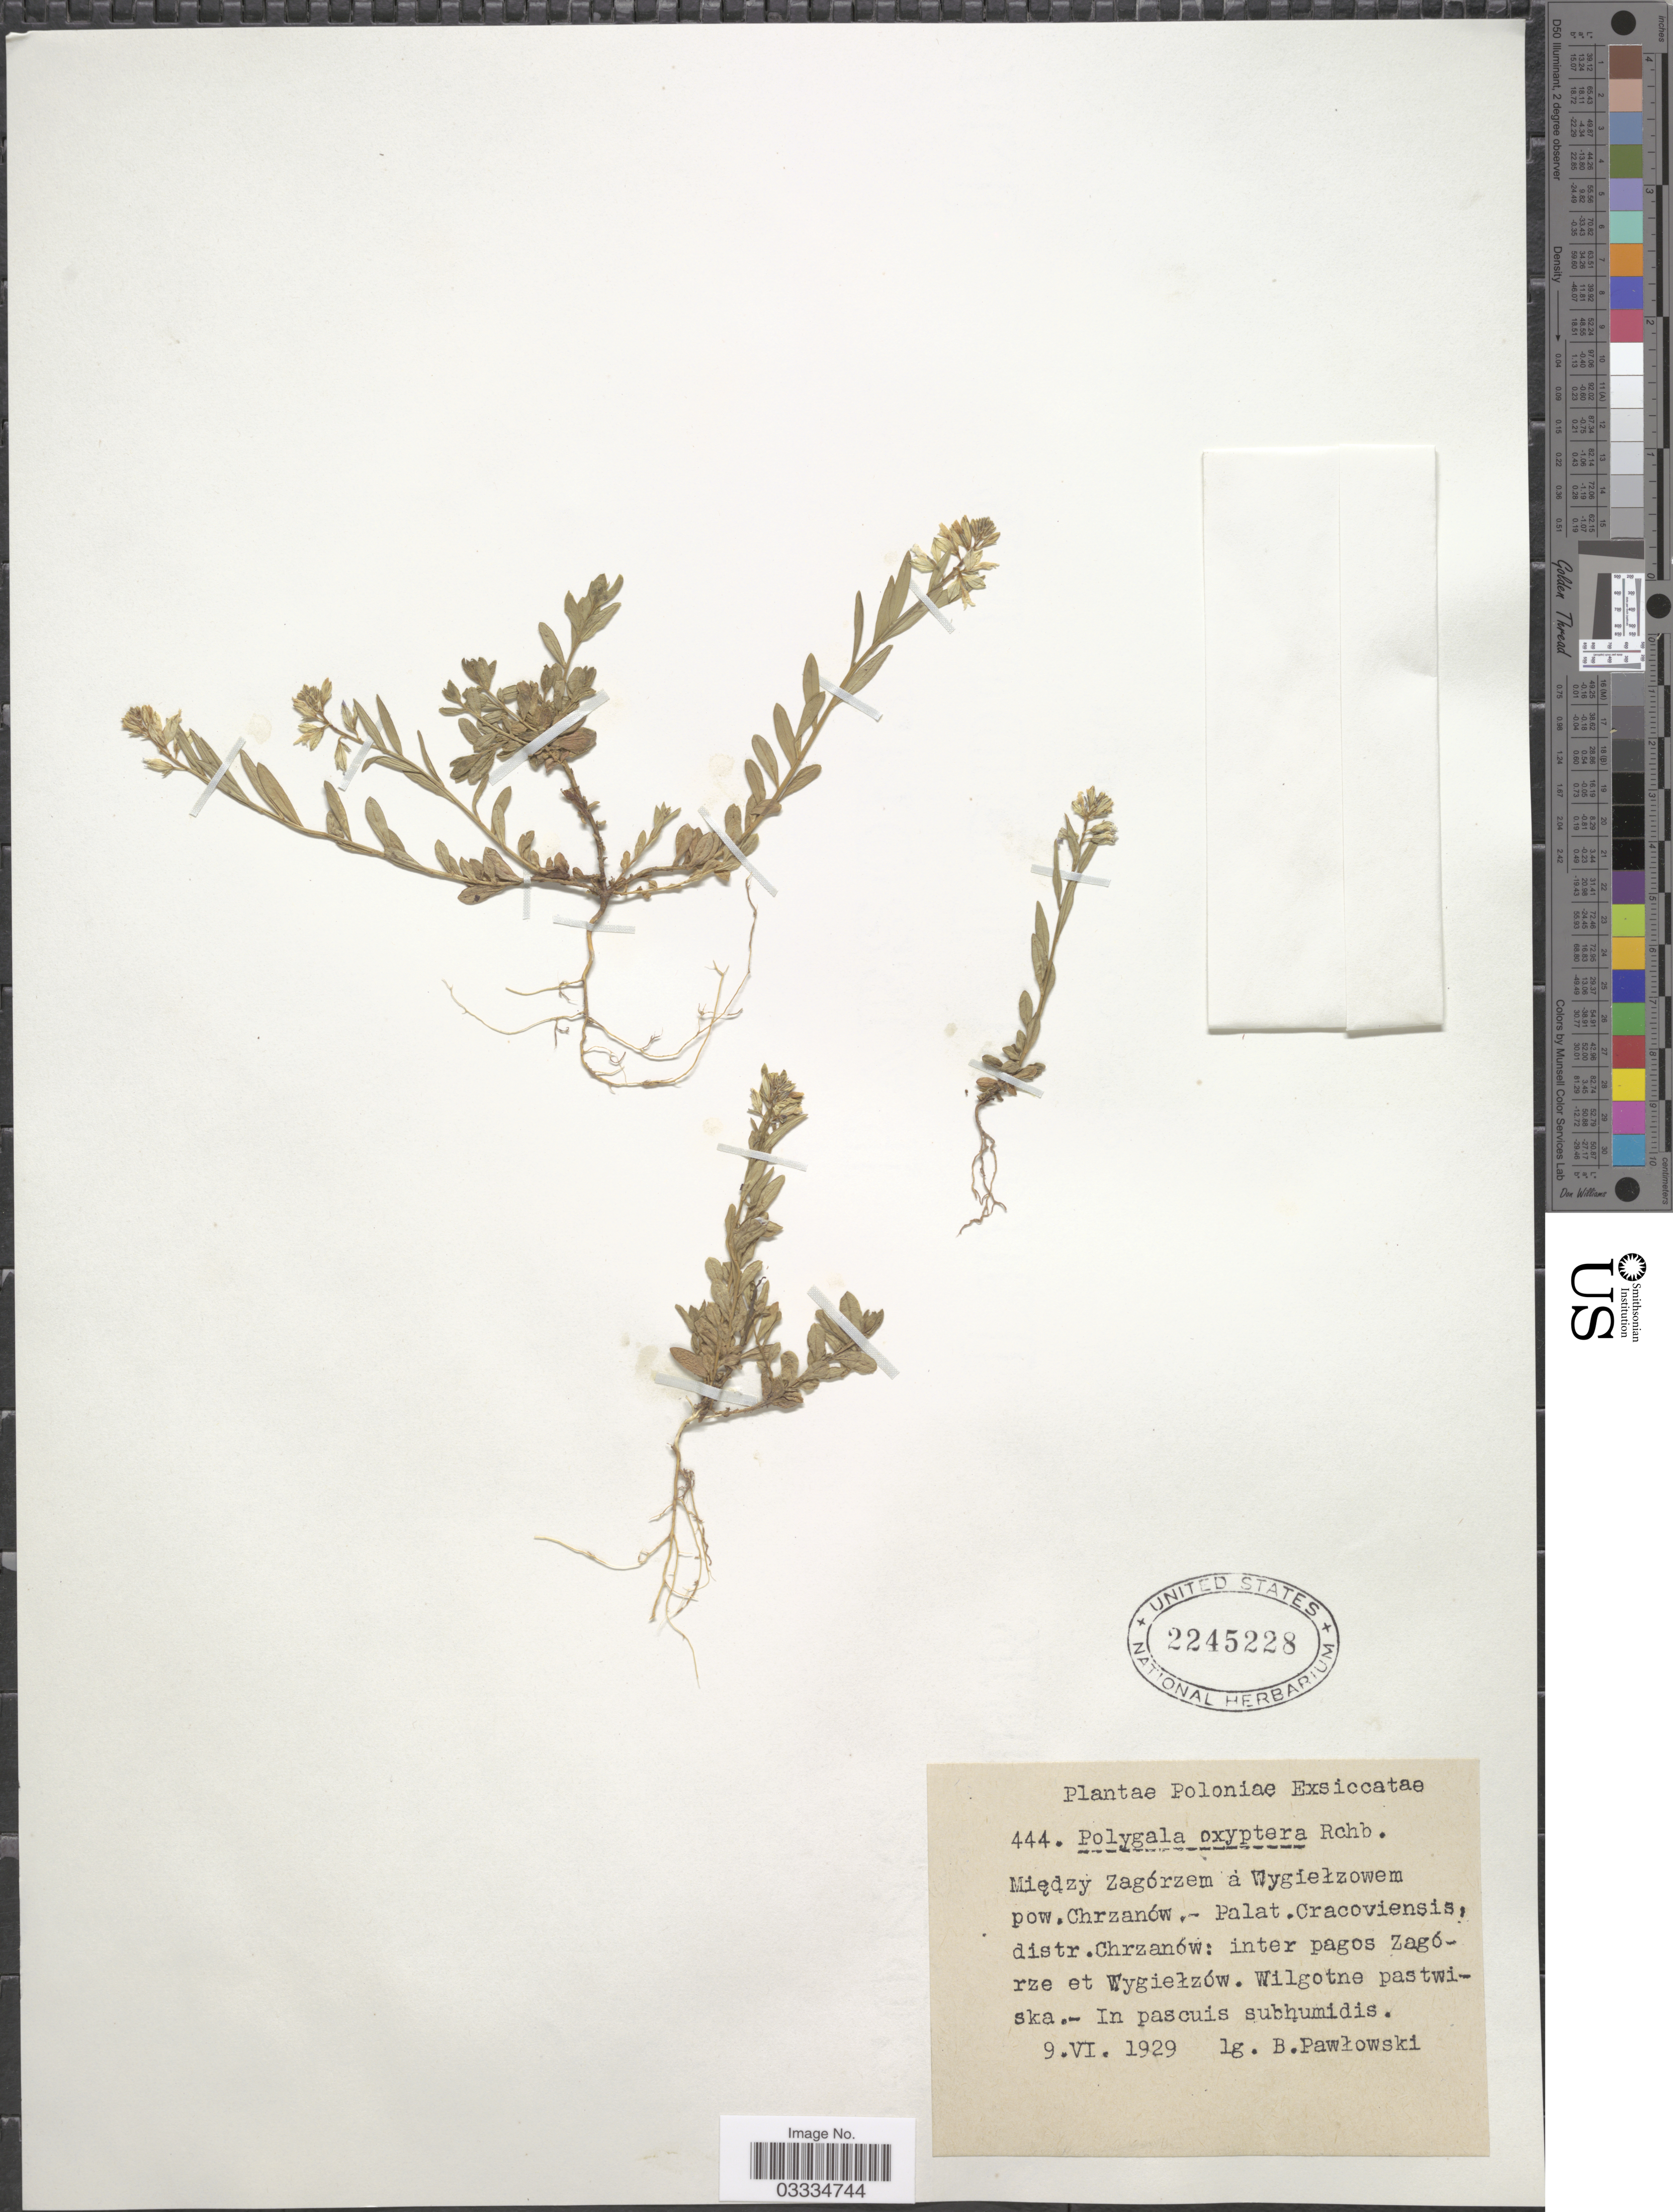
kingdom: Plantae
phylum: Tracheophyta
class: Magnoliopsida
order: Fabales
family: Polygalaceae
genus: Polygala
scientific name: Polygala oxyptera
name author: Rchb.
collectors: B. Pawlowski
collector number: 444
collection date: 1929-06-09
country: Poland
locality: Cracoviensis, distr. Chrzanów: inter pagos Zagórze et Wygielzów.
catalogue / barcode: US 2245228